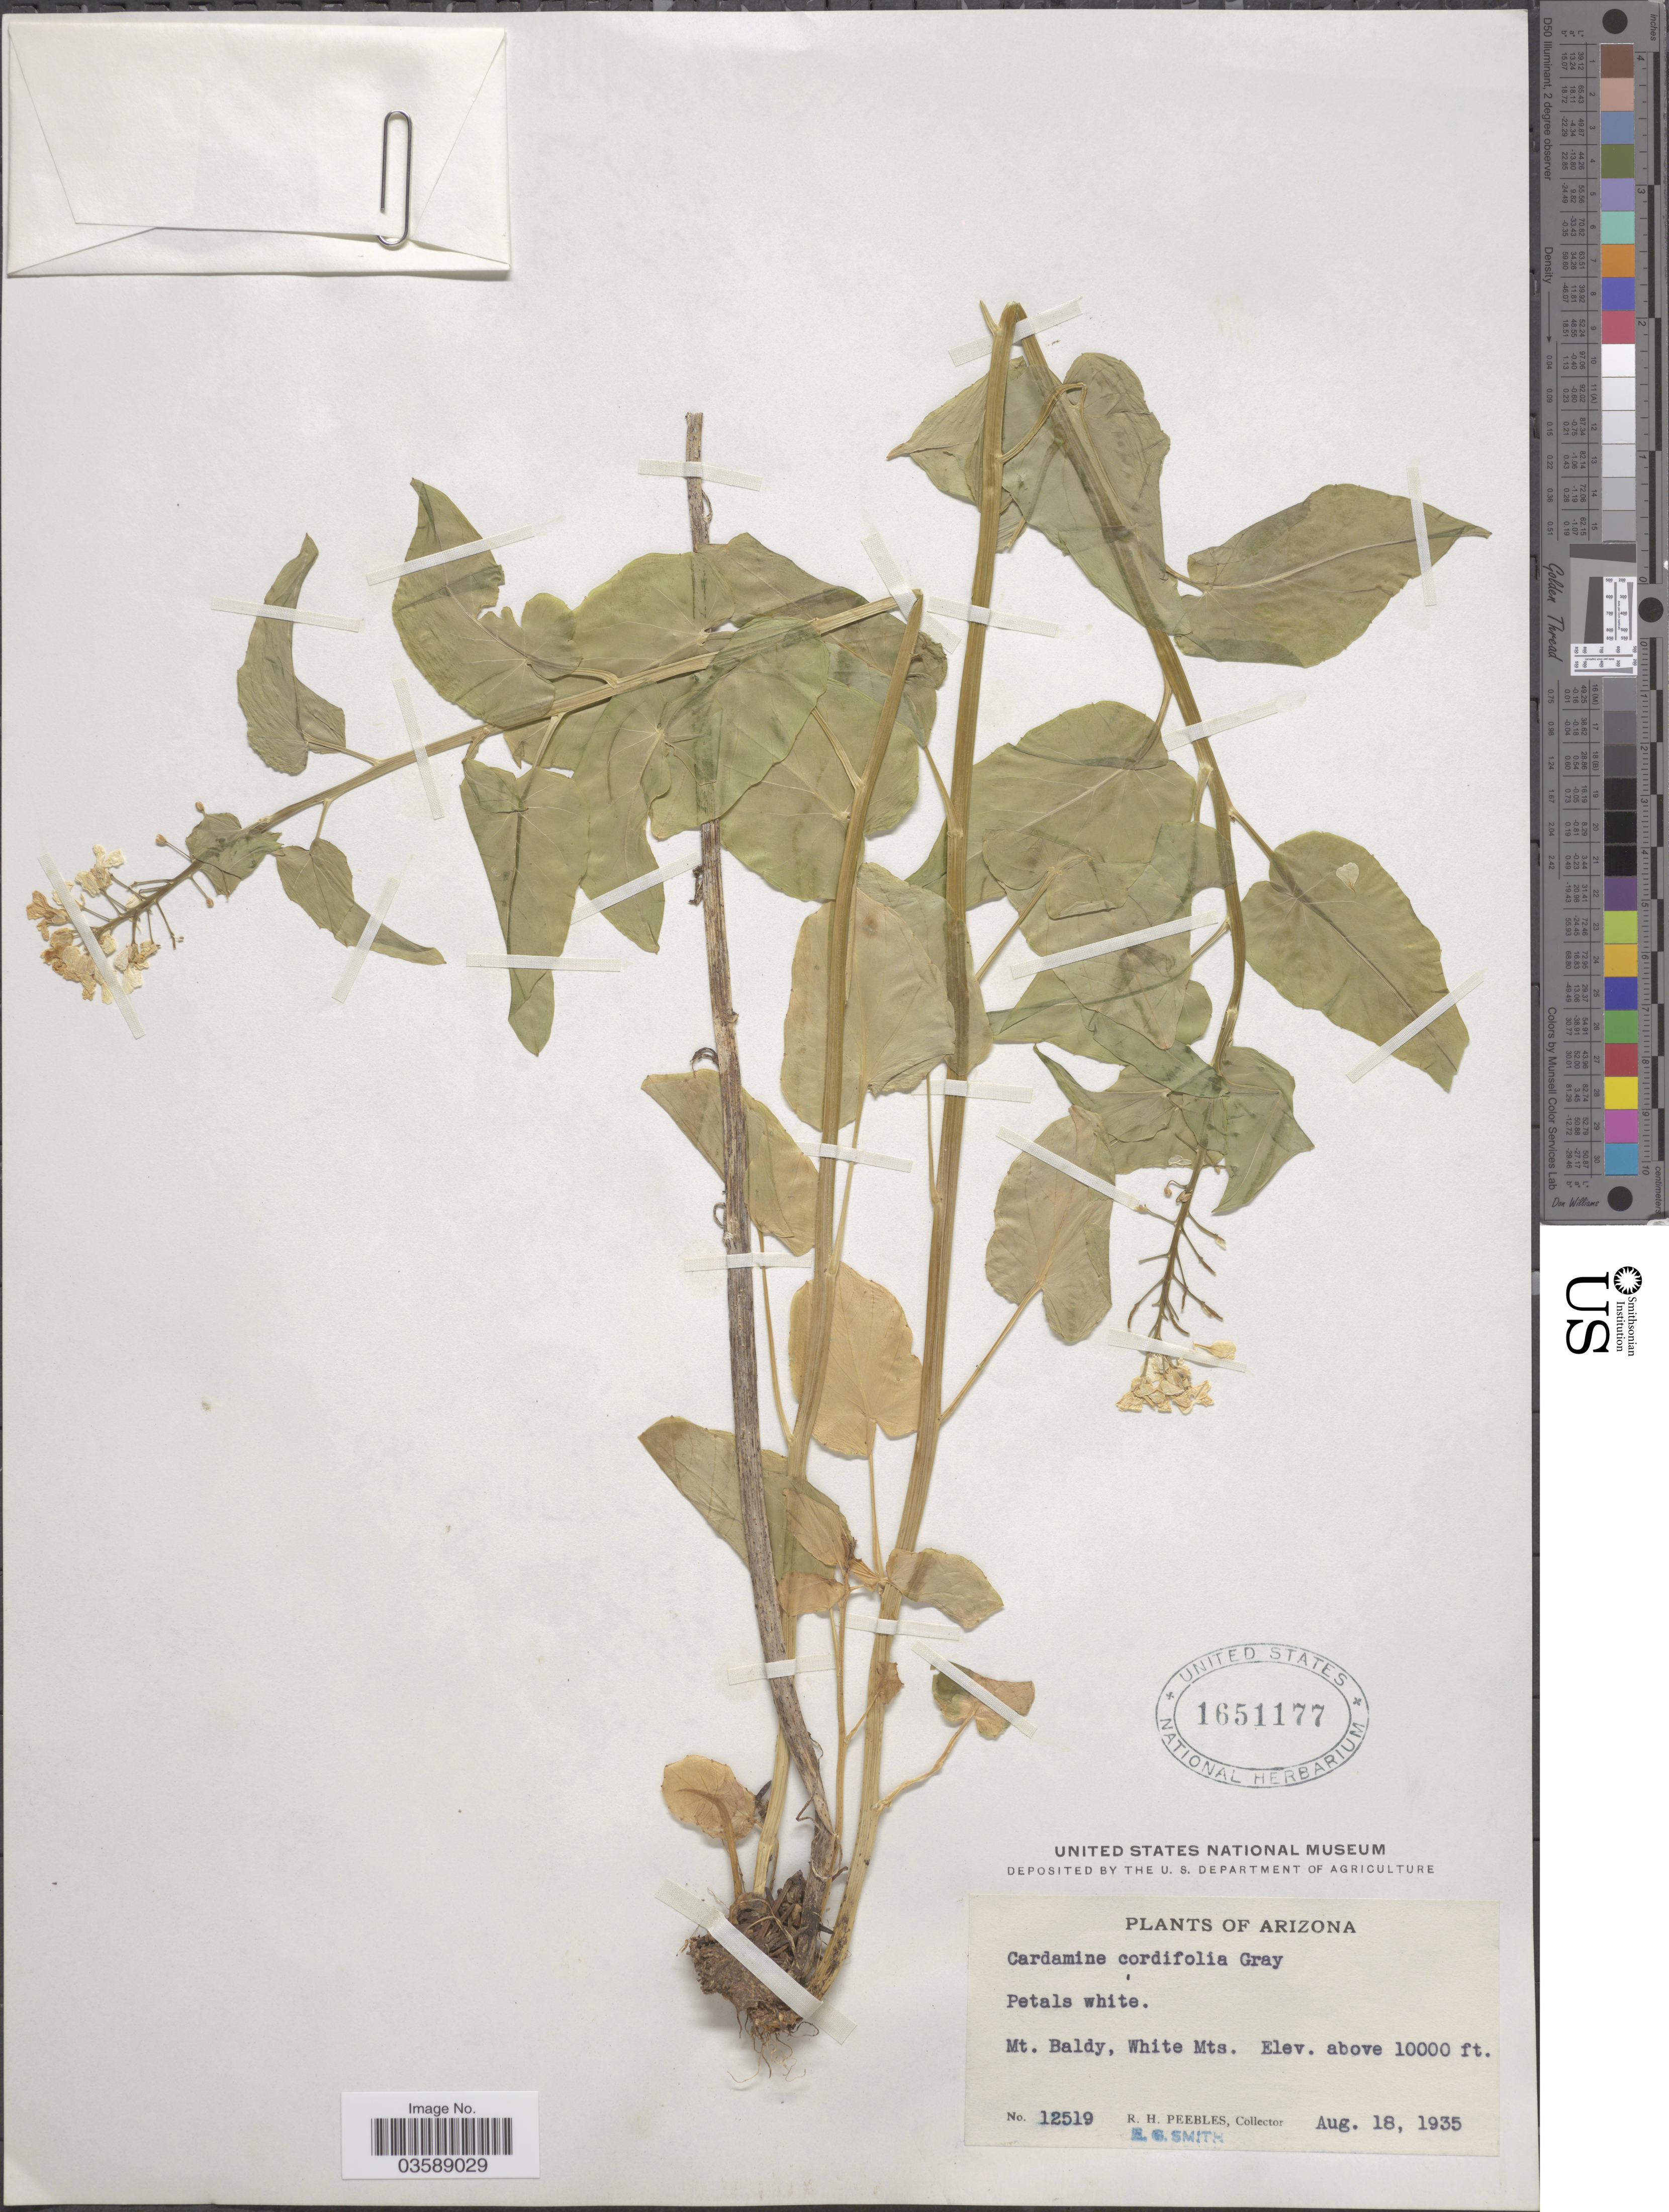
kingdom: Plantae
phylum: Tracheophyta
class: Magnoliopsida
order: Brassicales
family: Brassicaceae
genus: Cardamine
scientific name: Cardamine cordifolia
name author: A. Gray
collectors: R. H. Peebles & E. G. Smith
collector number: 12519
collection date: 1935-08-18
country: United States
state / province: Arizona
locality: Mt. Baldy, White Mts.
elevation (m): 3048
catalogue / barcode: US 1651177